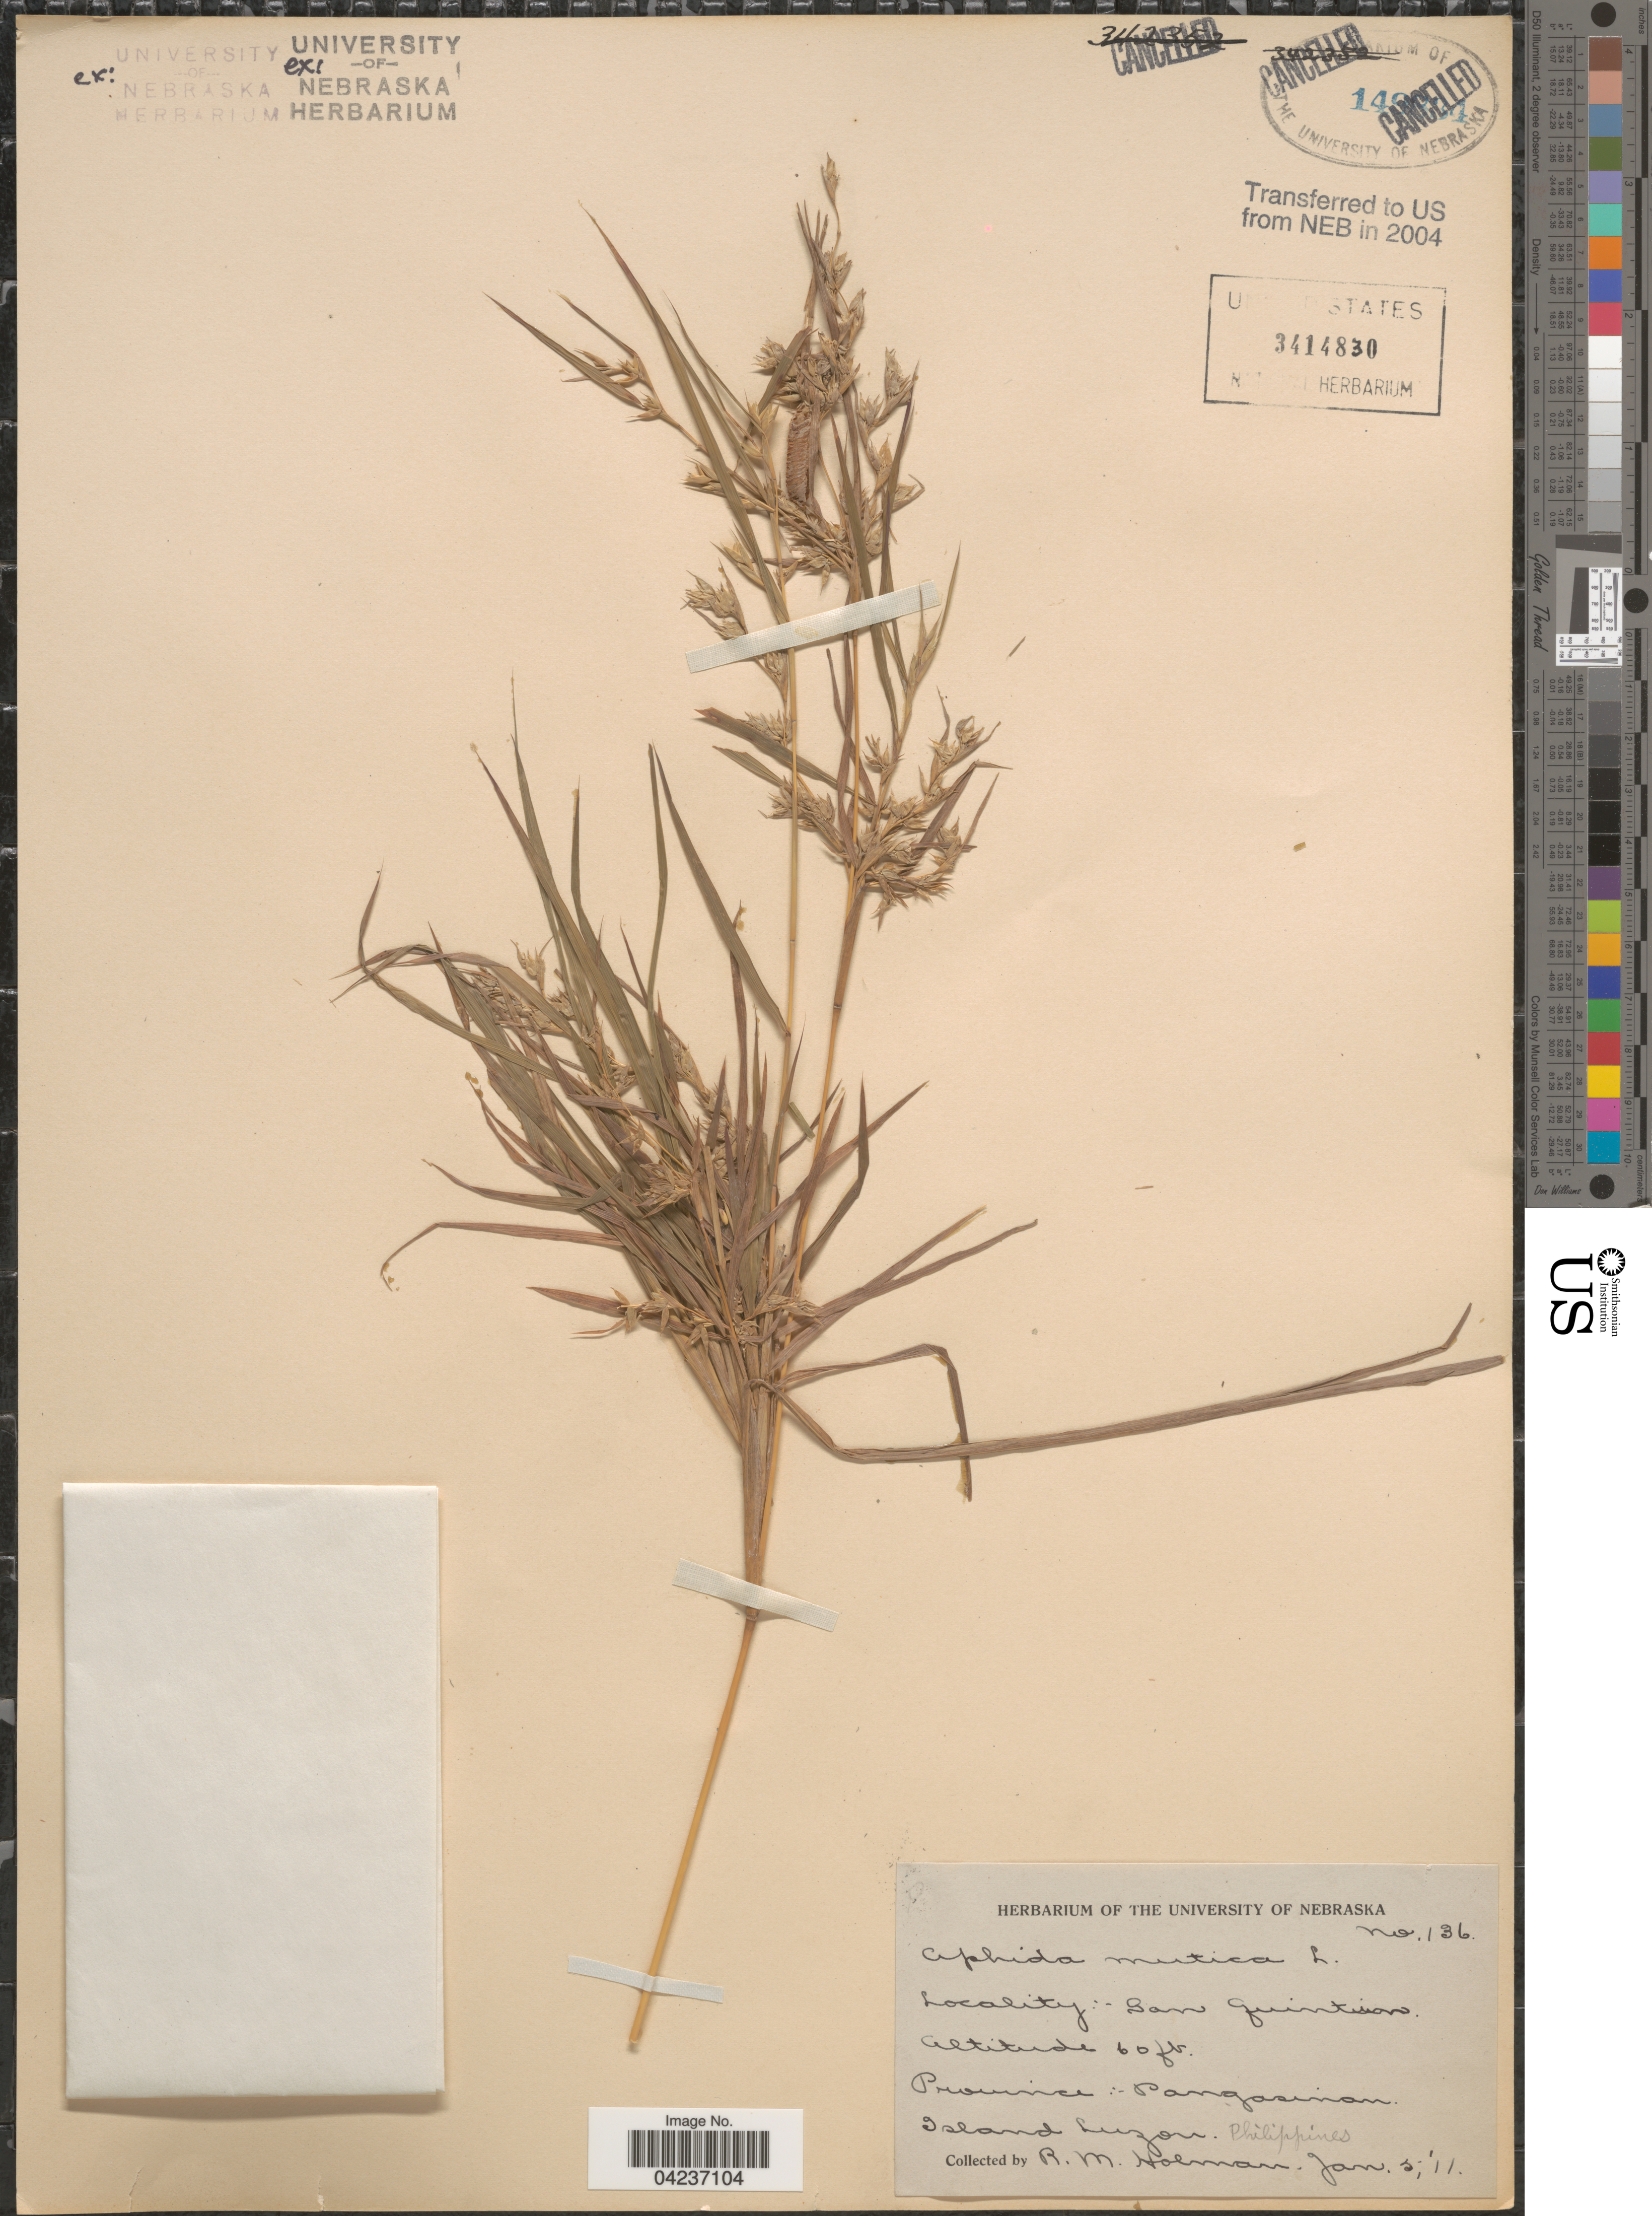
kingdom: Plantae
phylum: Tracheophyta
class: Liliopsida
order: Poales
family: Poaceae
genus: Apluda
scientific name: Apluda mutica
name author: L.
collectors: R. Holman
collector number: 136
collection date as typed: Transcribed d/m/y: 5/1/11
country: Philippines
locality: San Quintin. Province: Pangasinan. Island Luzon.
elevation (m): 18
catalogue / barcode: US 3414830